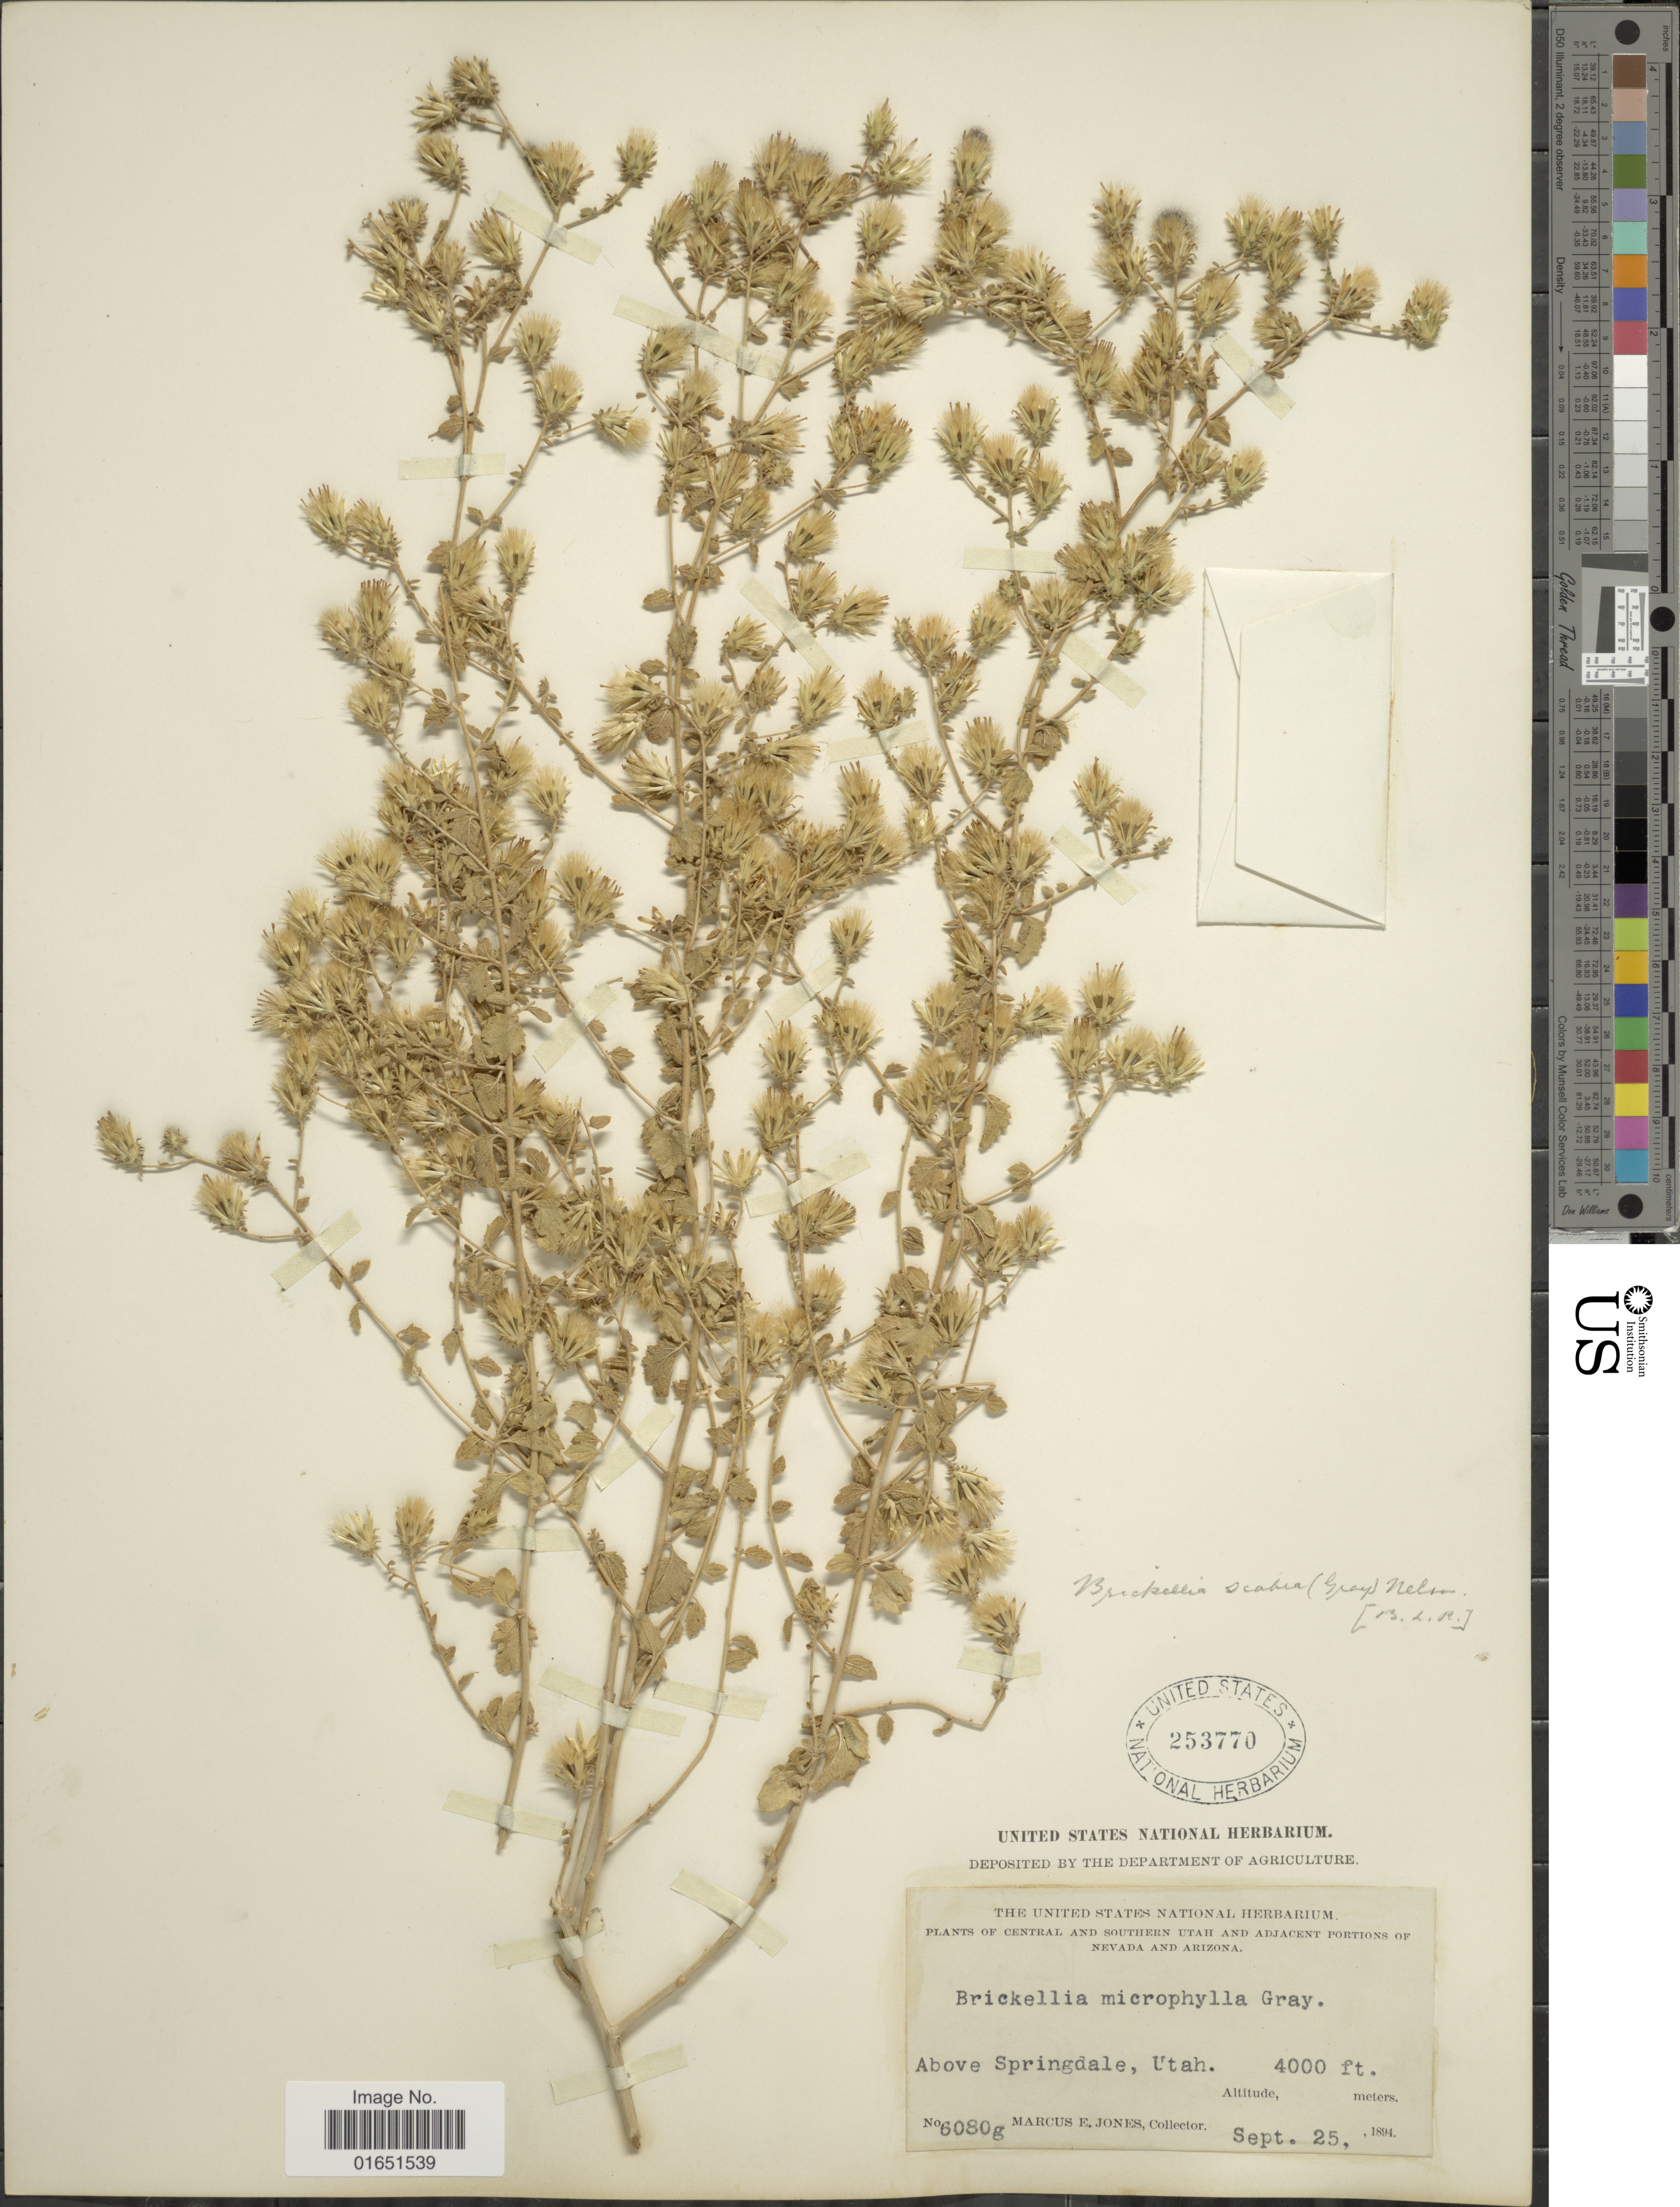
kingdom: Plantae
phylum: Tracheophyta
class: Magnoliopsida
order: Asterales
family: Asteraceae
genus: Brickellia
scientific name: Brickellia scabra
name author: (A. Gray) A. Nelson ex B.L. Rob.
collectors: M. E. Jones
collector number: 6080g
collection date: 1894-09-25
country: United States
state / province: Utah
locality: Central and Southern Utah and Adjacent portions of Nevada and Arizona, Above Springdale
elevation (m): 1219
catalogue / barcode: US 253770